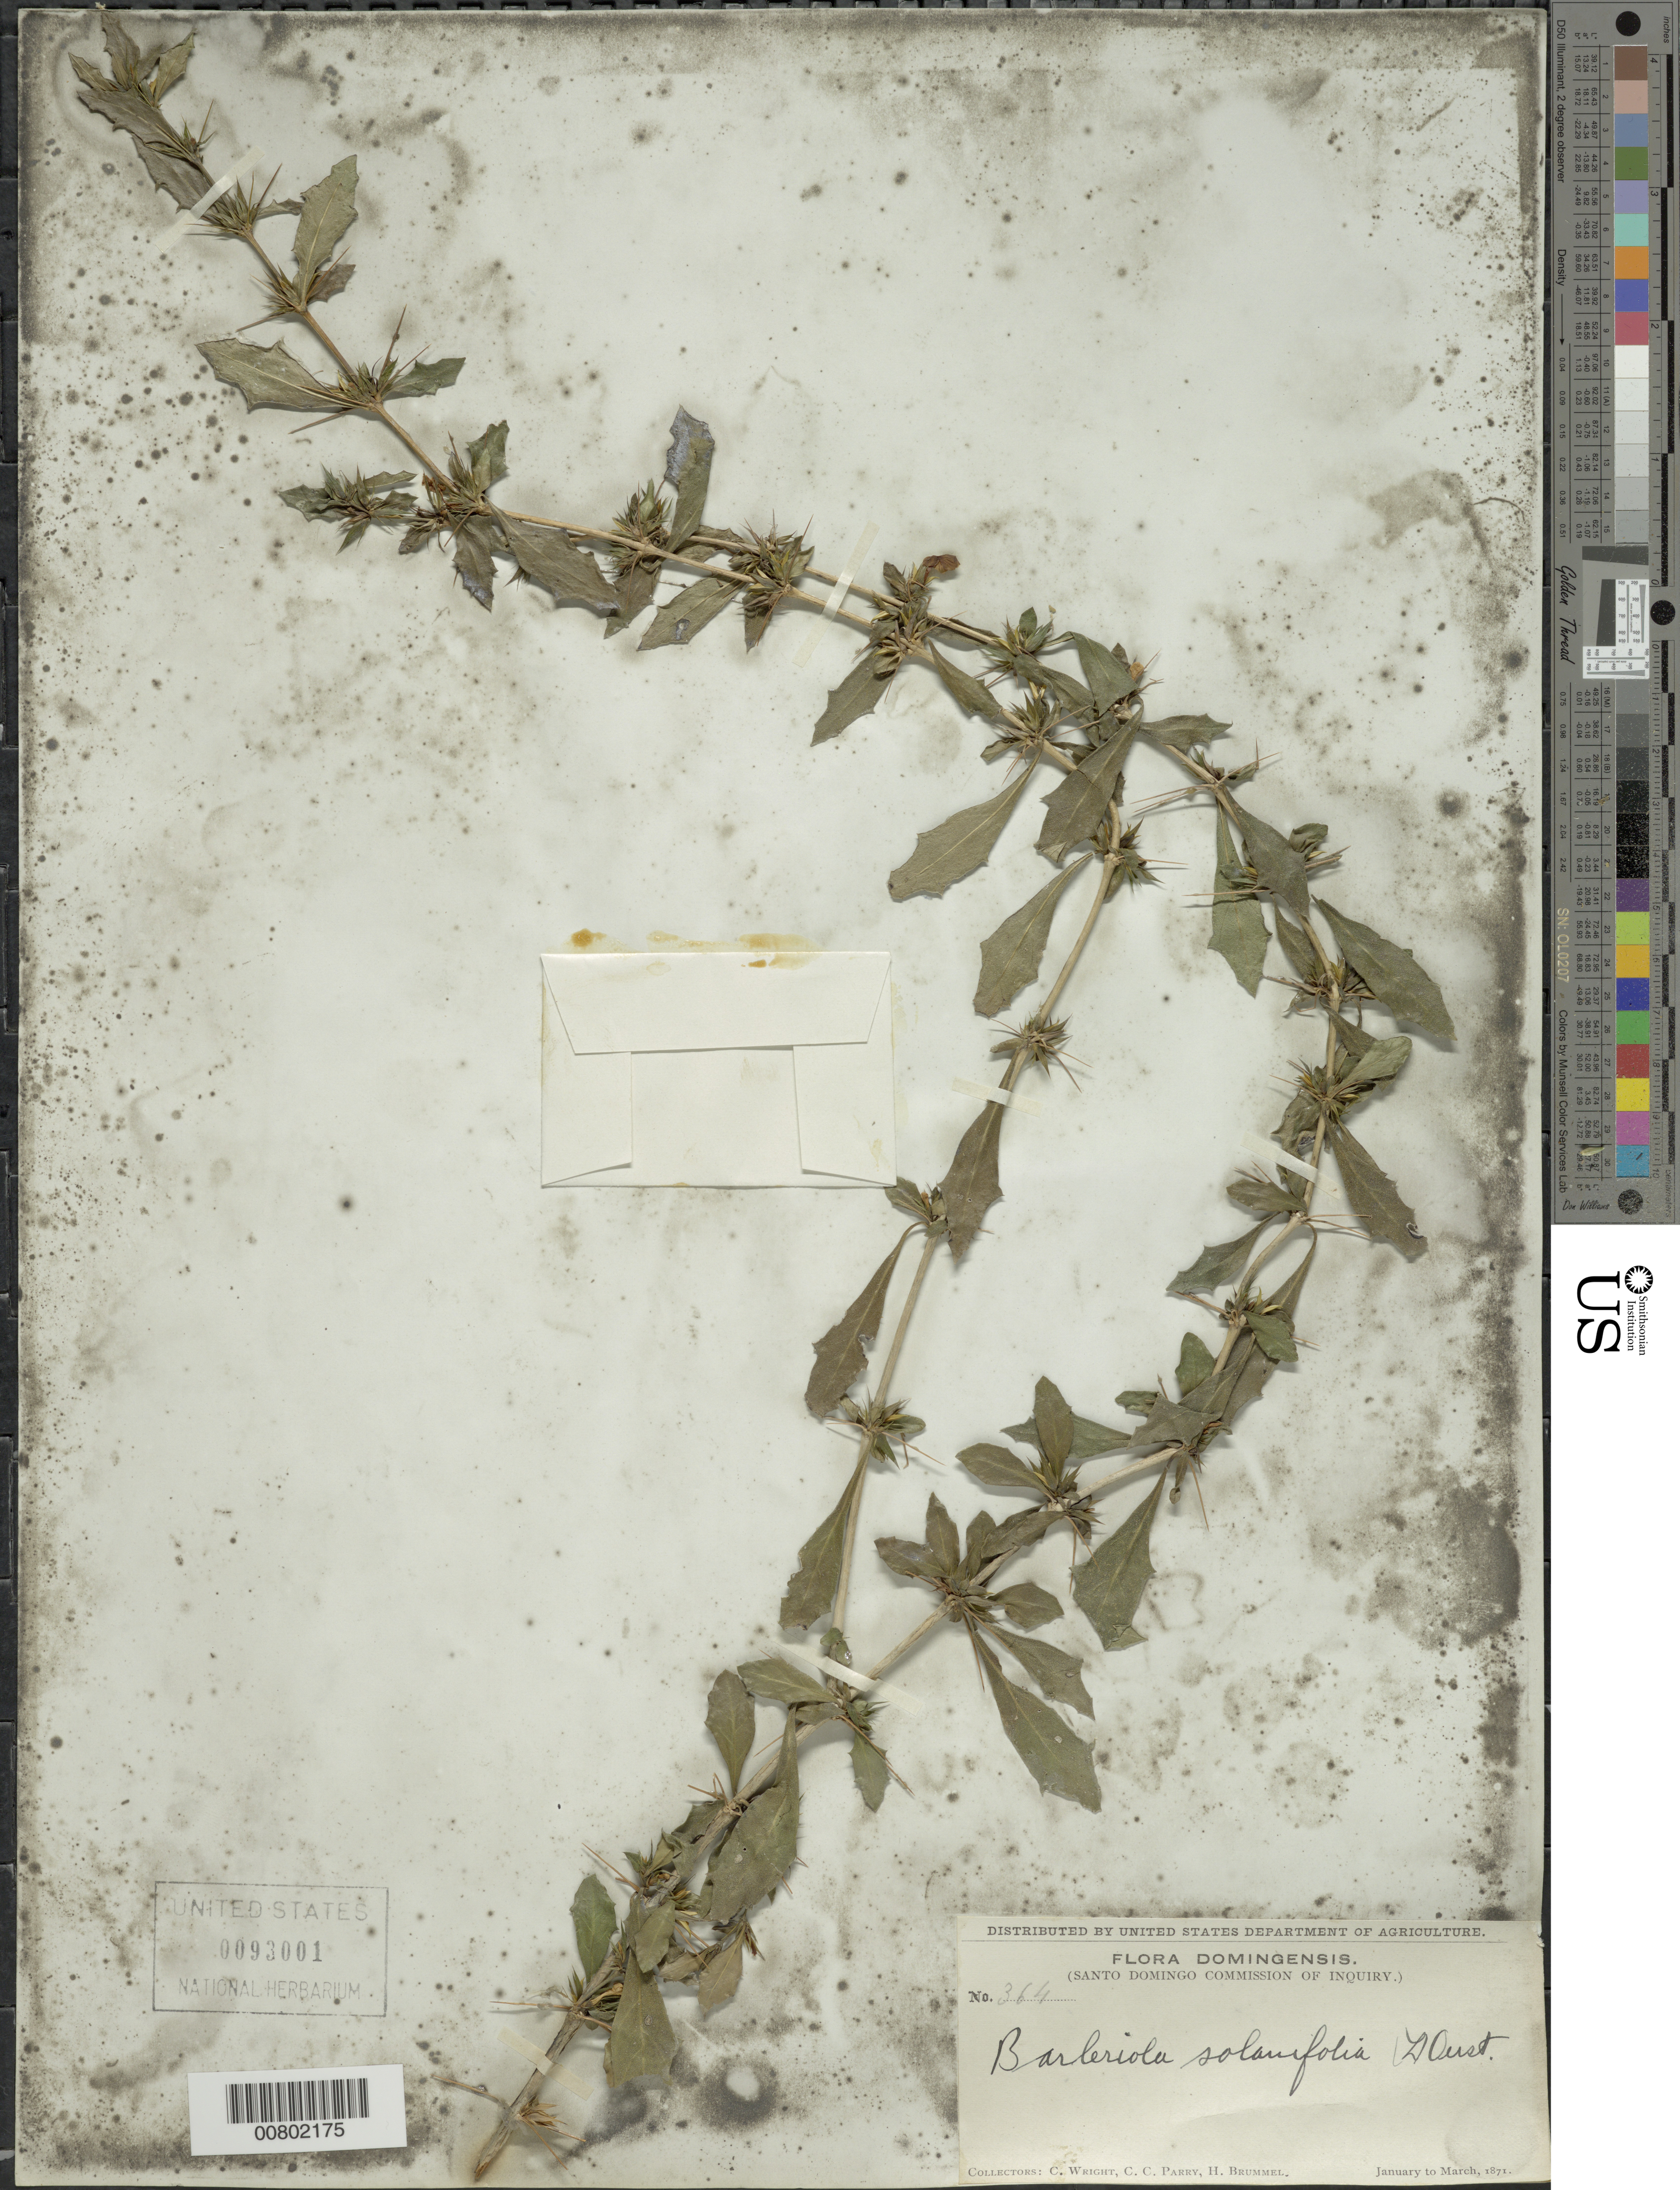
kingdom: Plantae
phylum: Tracheophyta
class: Magnoliopsida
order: Lamiales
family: Acanthaceae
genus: Barleriola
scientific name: Barleriola solanifolia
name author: (L.) Oerst. ex Lindau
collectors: C. Wright, C. C. Parry & H. Brummel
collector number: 364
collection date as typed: Jan 1871 to -- Mar 1871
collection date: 1871-01/1871-03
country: Dominican Republic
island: Hispaniola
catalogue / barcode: US 93001